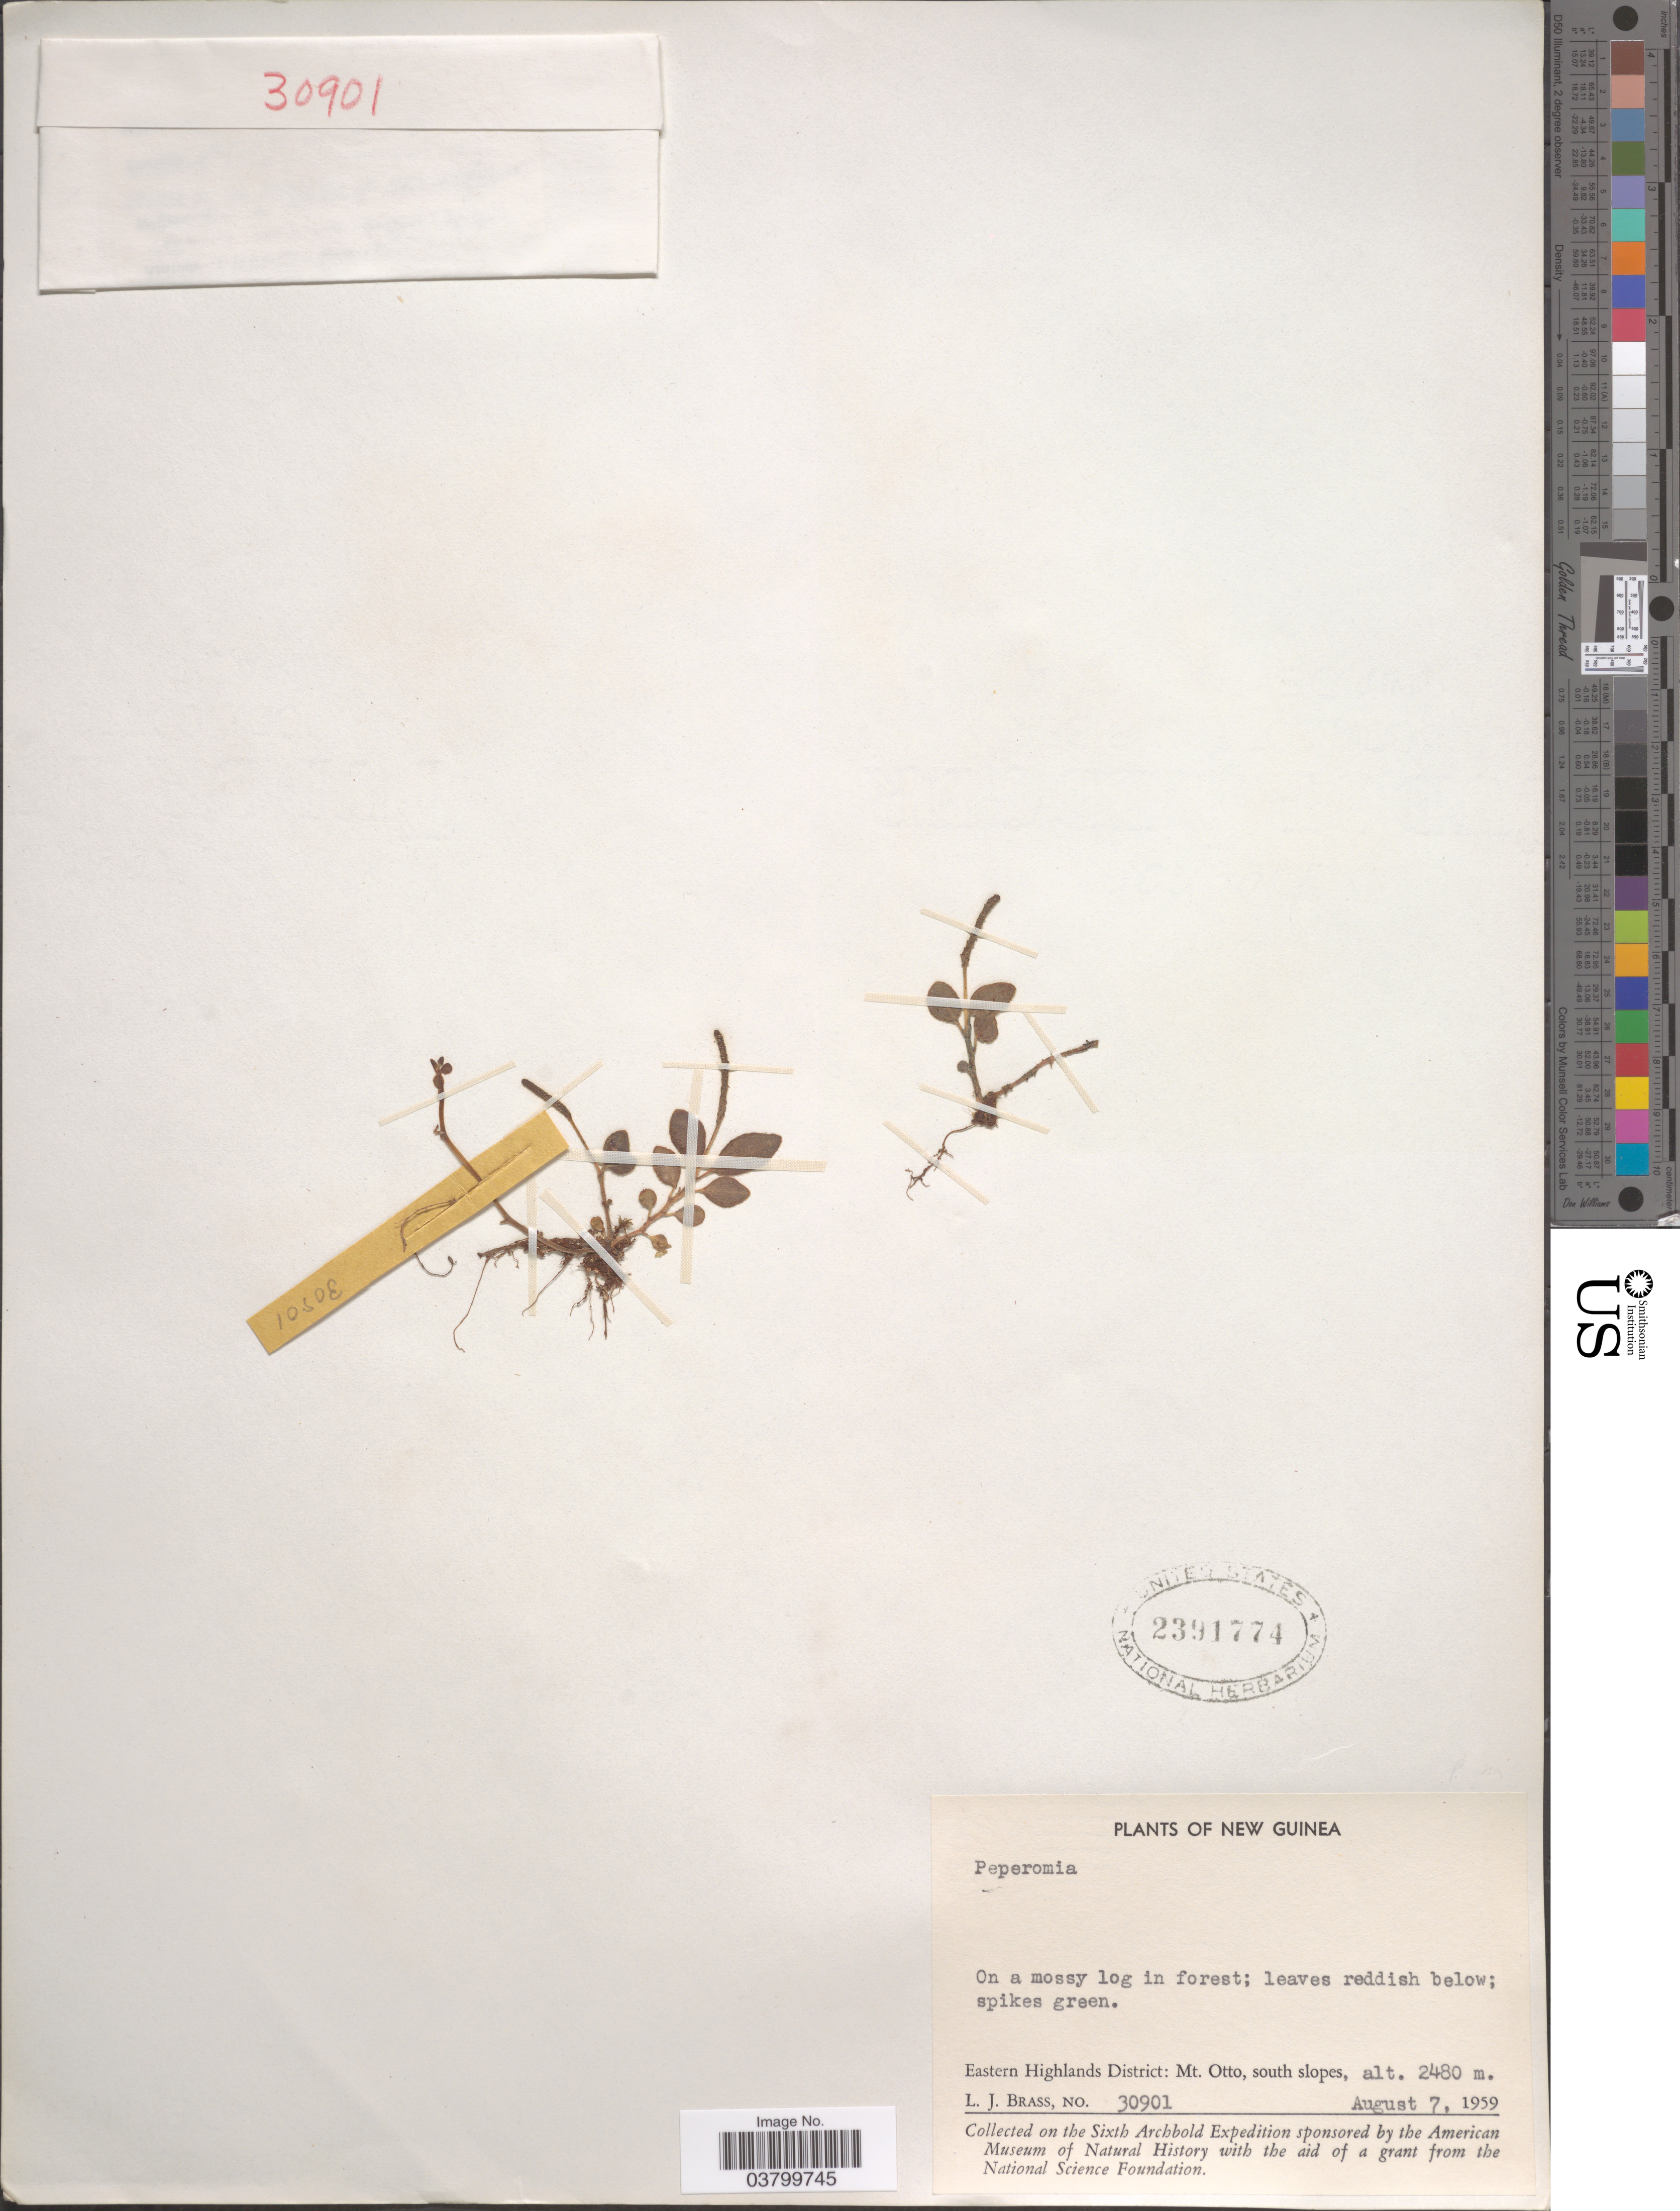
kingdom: Plantae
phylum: Tracheophyta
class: Magnoliopsida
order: Piperales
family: Piperaceae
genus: Peperomia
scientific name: Peperomia sp.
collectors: L. J. Brass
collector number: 30901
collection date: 1959-08-07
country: Papua New Guinea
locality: New Guinea. Eastern Highlands District: Mt. Otto, south slopes.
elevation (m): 2480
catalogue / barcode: US 2391774